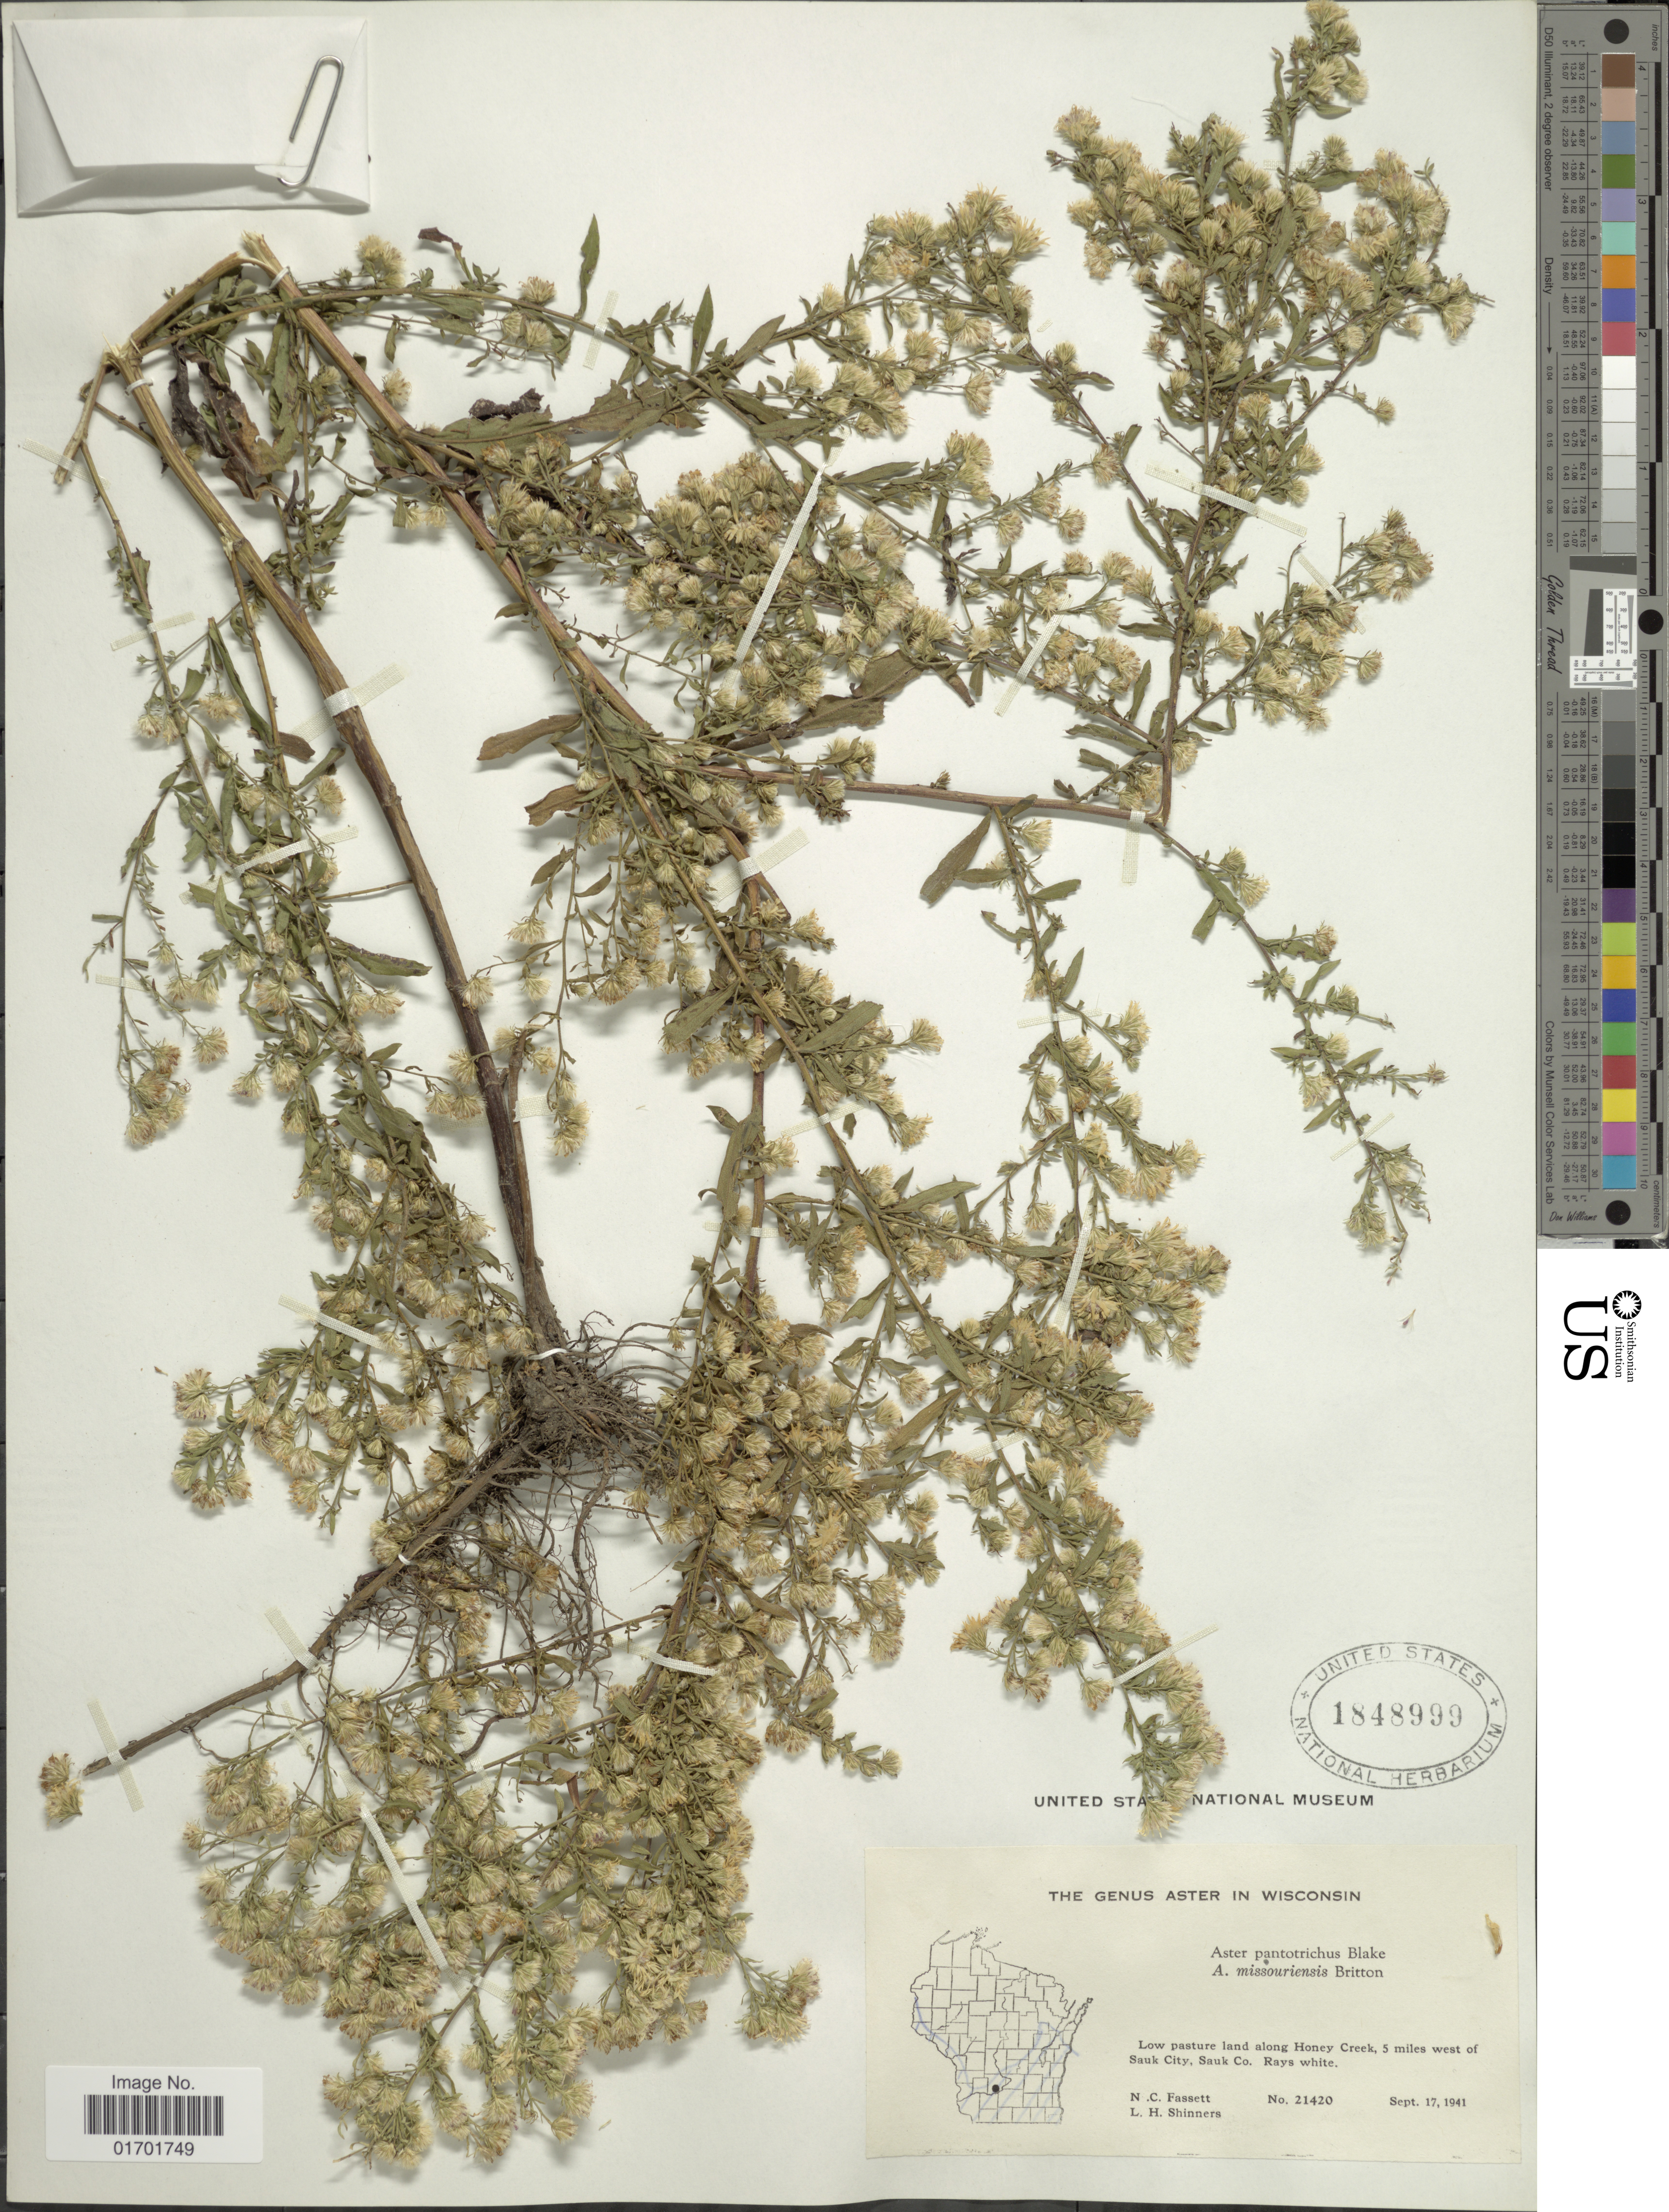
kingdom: Plantae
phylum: Tracheophyta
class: Magnoliopsida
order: Asterales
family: Asteraceae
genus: Symphyotrichum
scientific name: Symphyotrichum ontarionis var. ontarionis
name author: (Wiegand) G.L. Nesom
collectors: N. C. Fassett & L. H. Shinners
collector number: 21420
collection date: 1941-09-17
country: United States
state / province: Wisconsin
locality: Along Honey Creek, 5 miles west of Sauk City, Sauk Co. Rays White.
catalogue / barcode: US 1848999